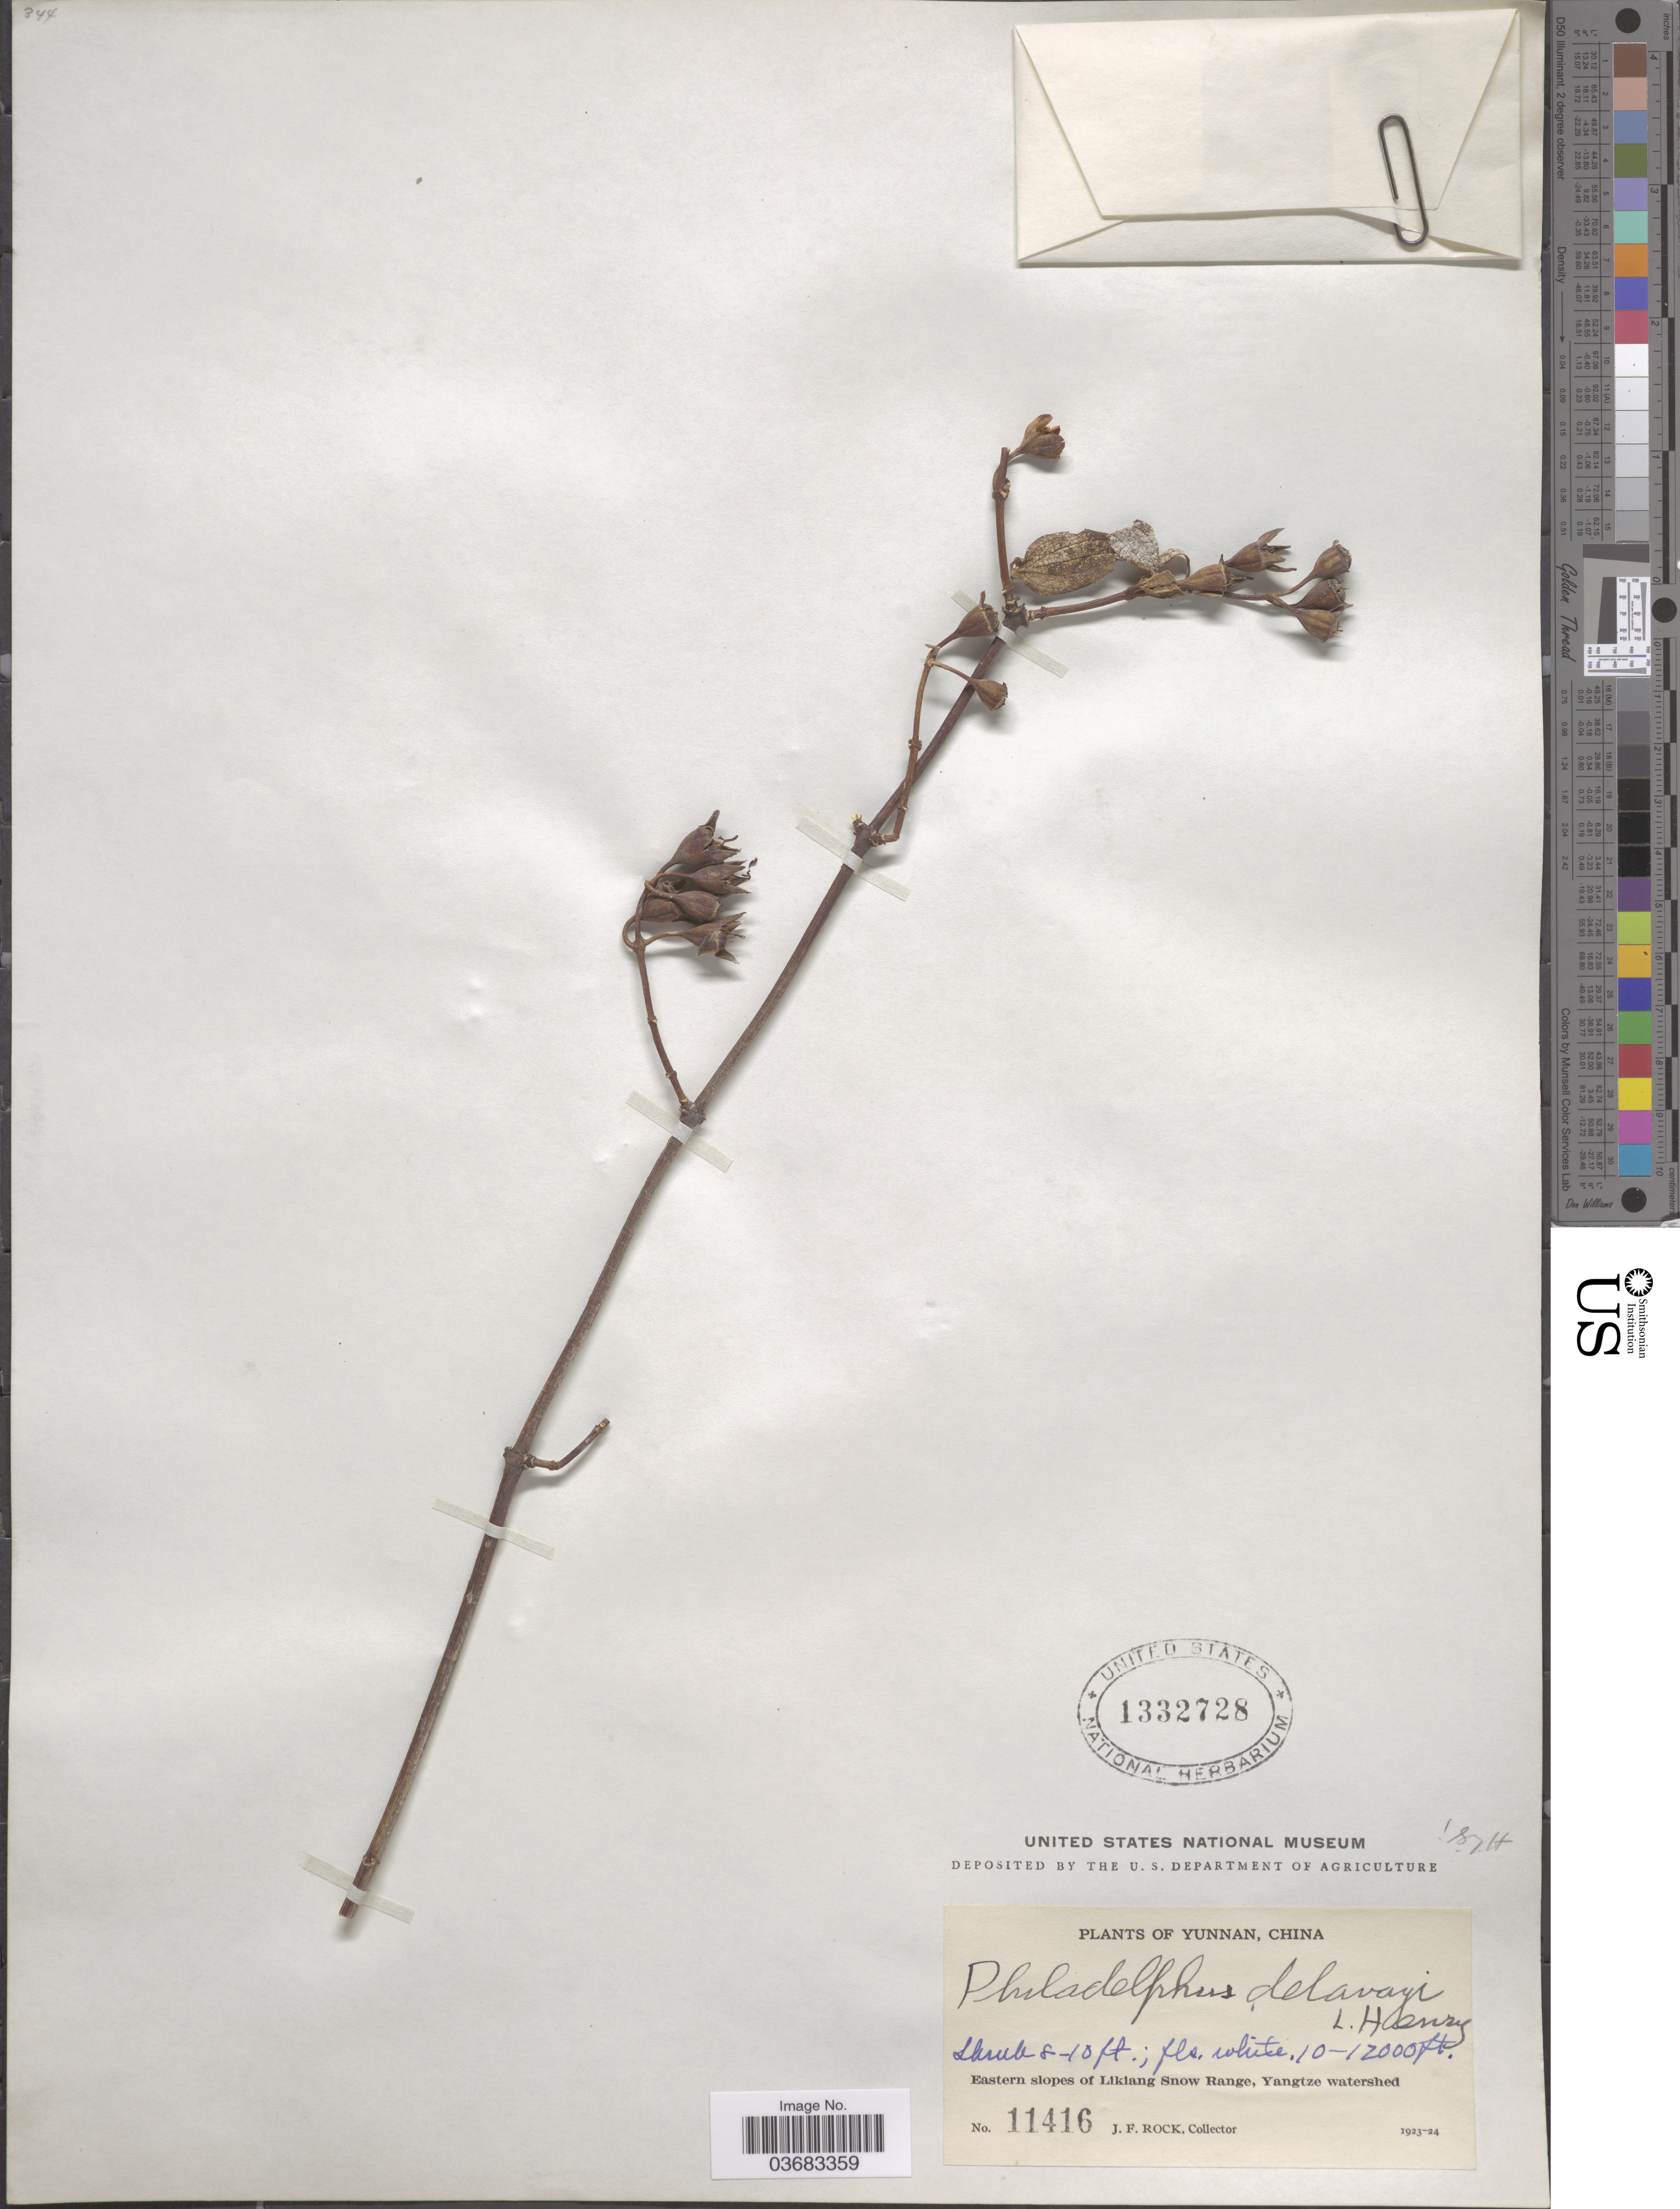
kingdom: Plantae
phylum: Tracheophyta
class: Magnoliopsida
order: Cornales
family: Hydrangeaceae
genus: Philadelphus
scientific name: Philadelphus delavayi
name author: L.Henry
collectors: J. Rock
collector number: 11416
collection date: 1923/1924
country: China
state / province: Yunnan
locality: Eastern slopes of Likiang Snow Range, Yangtze watershed.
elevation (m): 3048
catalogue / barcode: US 1332728